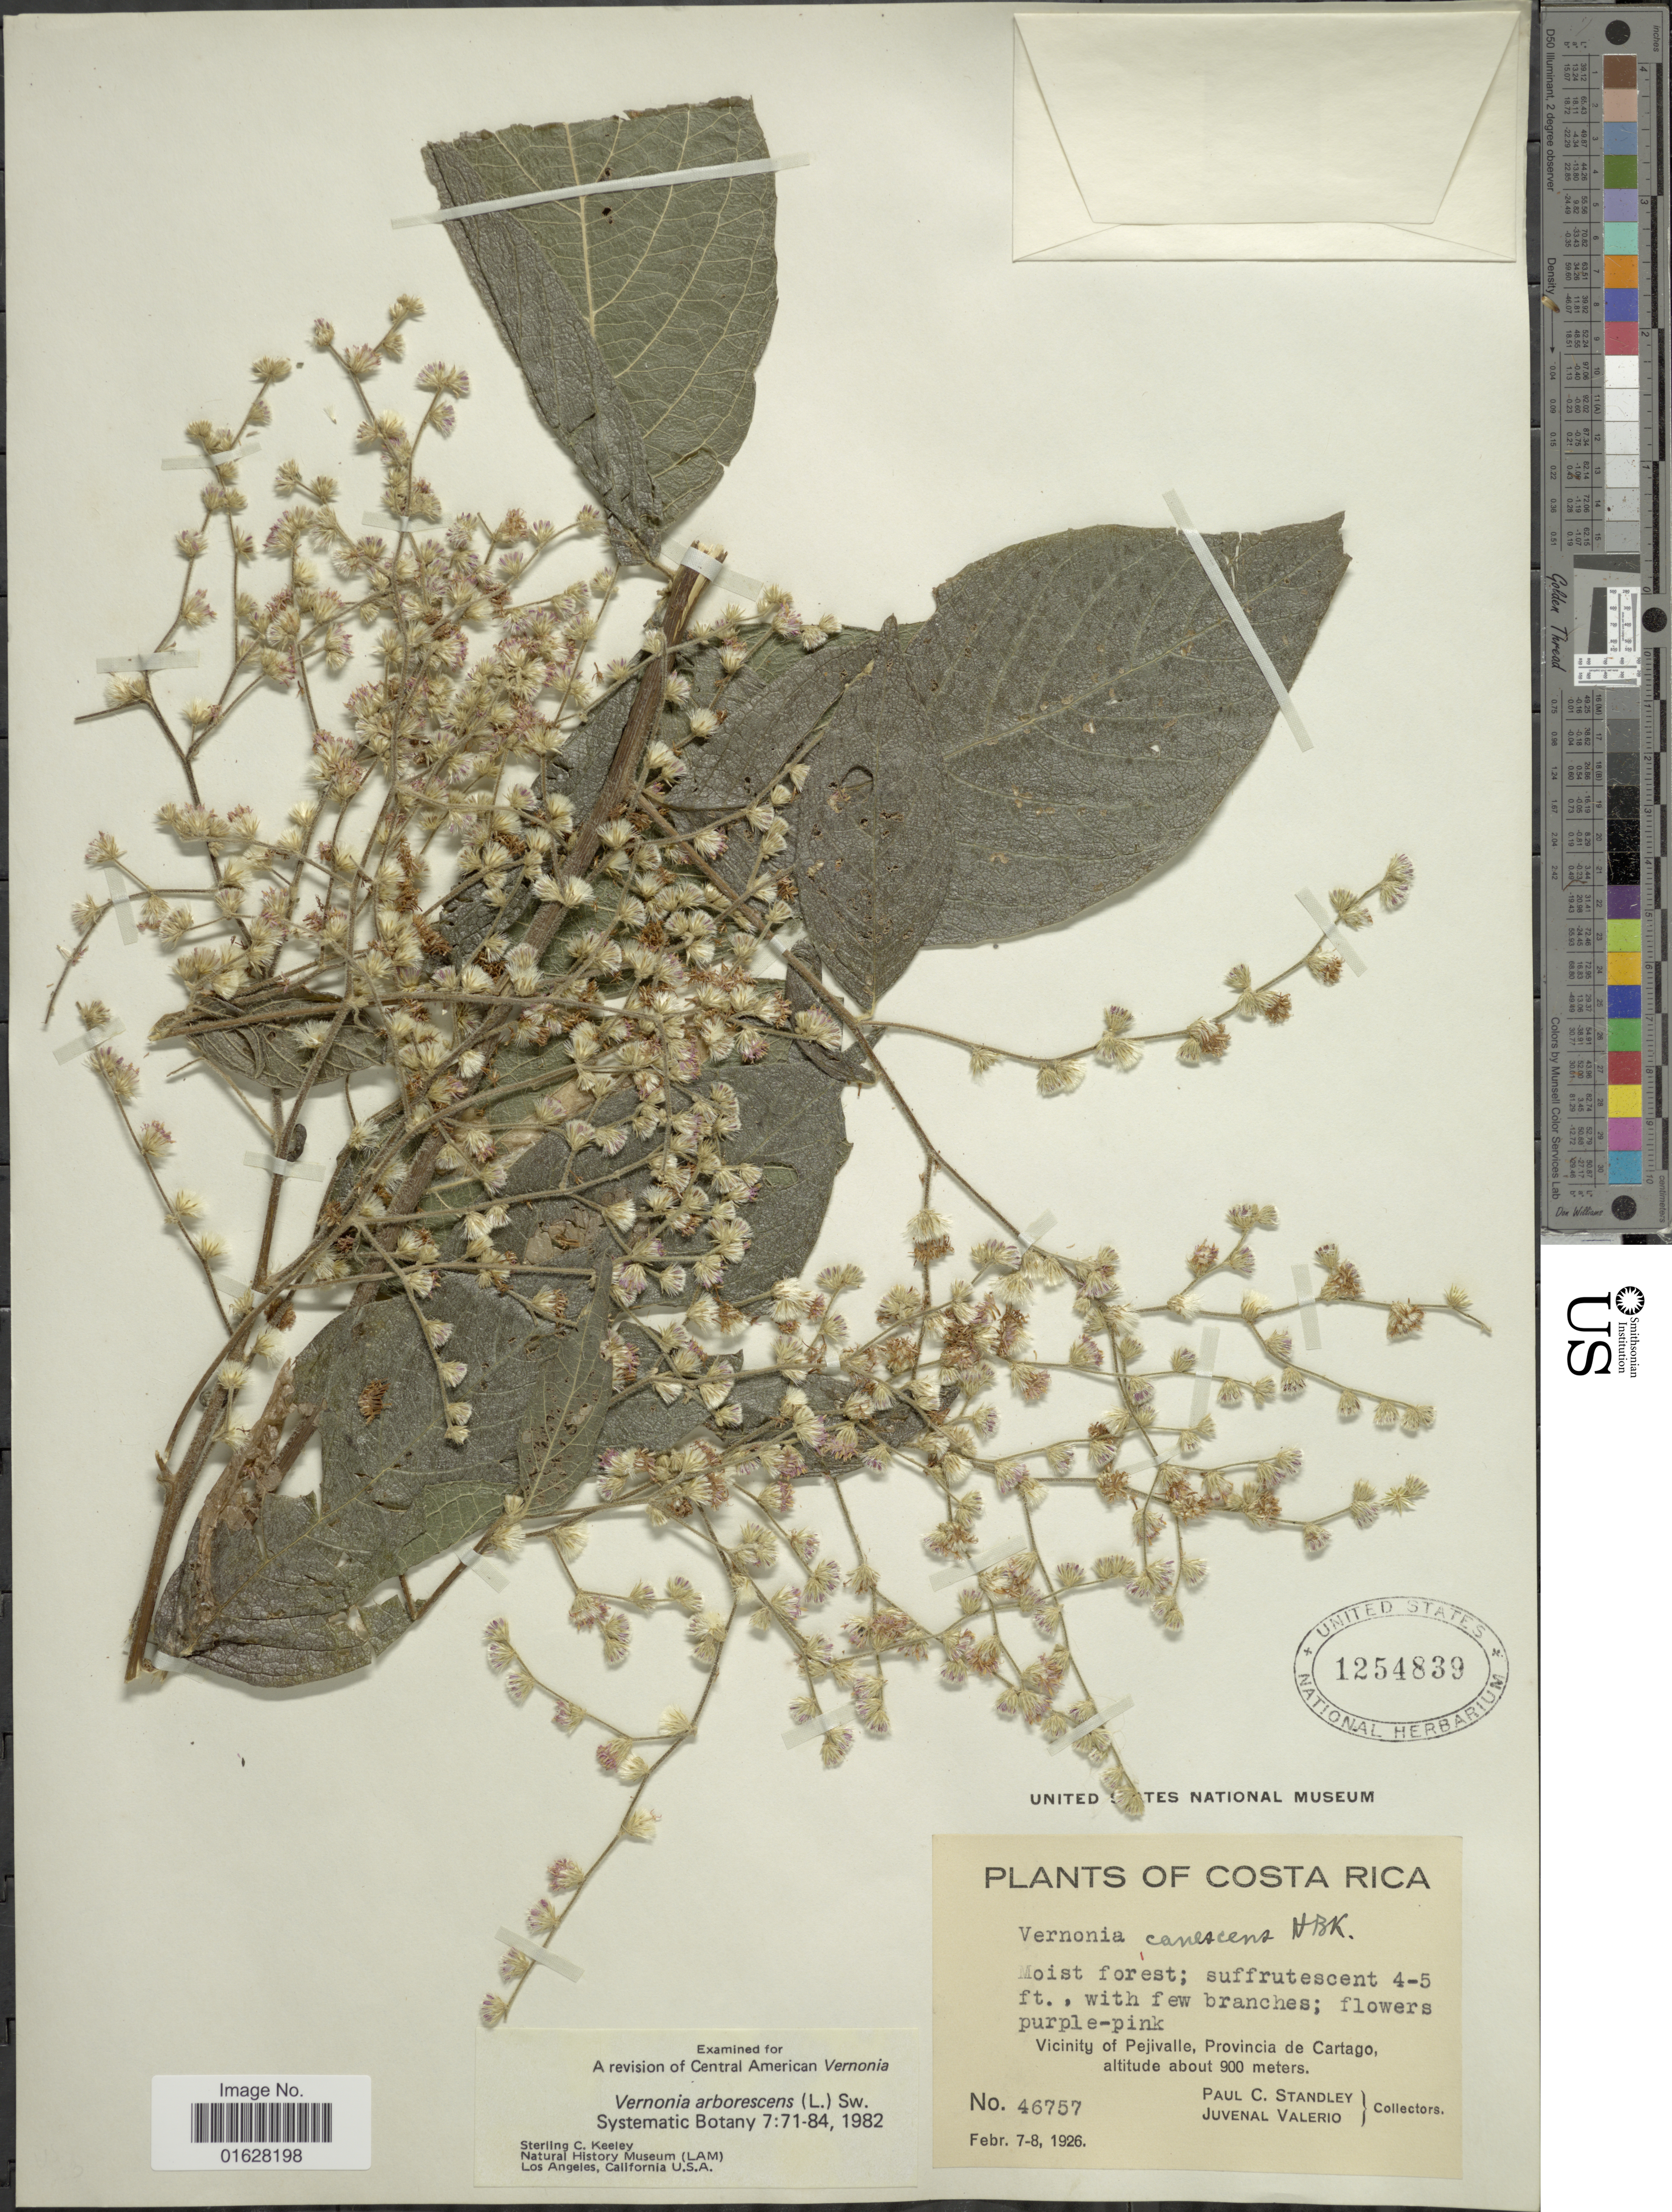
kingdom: Plantae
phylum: Tracheophyta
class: Magnoliopsida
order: Asterales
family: Asteraceae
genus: Lepidaploa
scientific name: Lepidaploa canescens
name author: (Kunth) H. Rob.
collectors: P. C. Standley & J. Valerio R.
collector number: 46757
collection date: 1926-02-07/1926-02-08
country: Costa Rica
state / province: Cartago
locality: Vicinity of Pejivalle, Provincia de Cartago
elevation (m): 900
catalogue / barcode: US 1254839